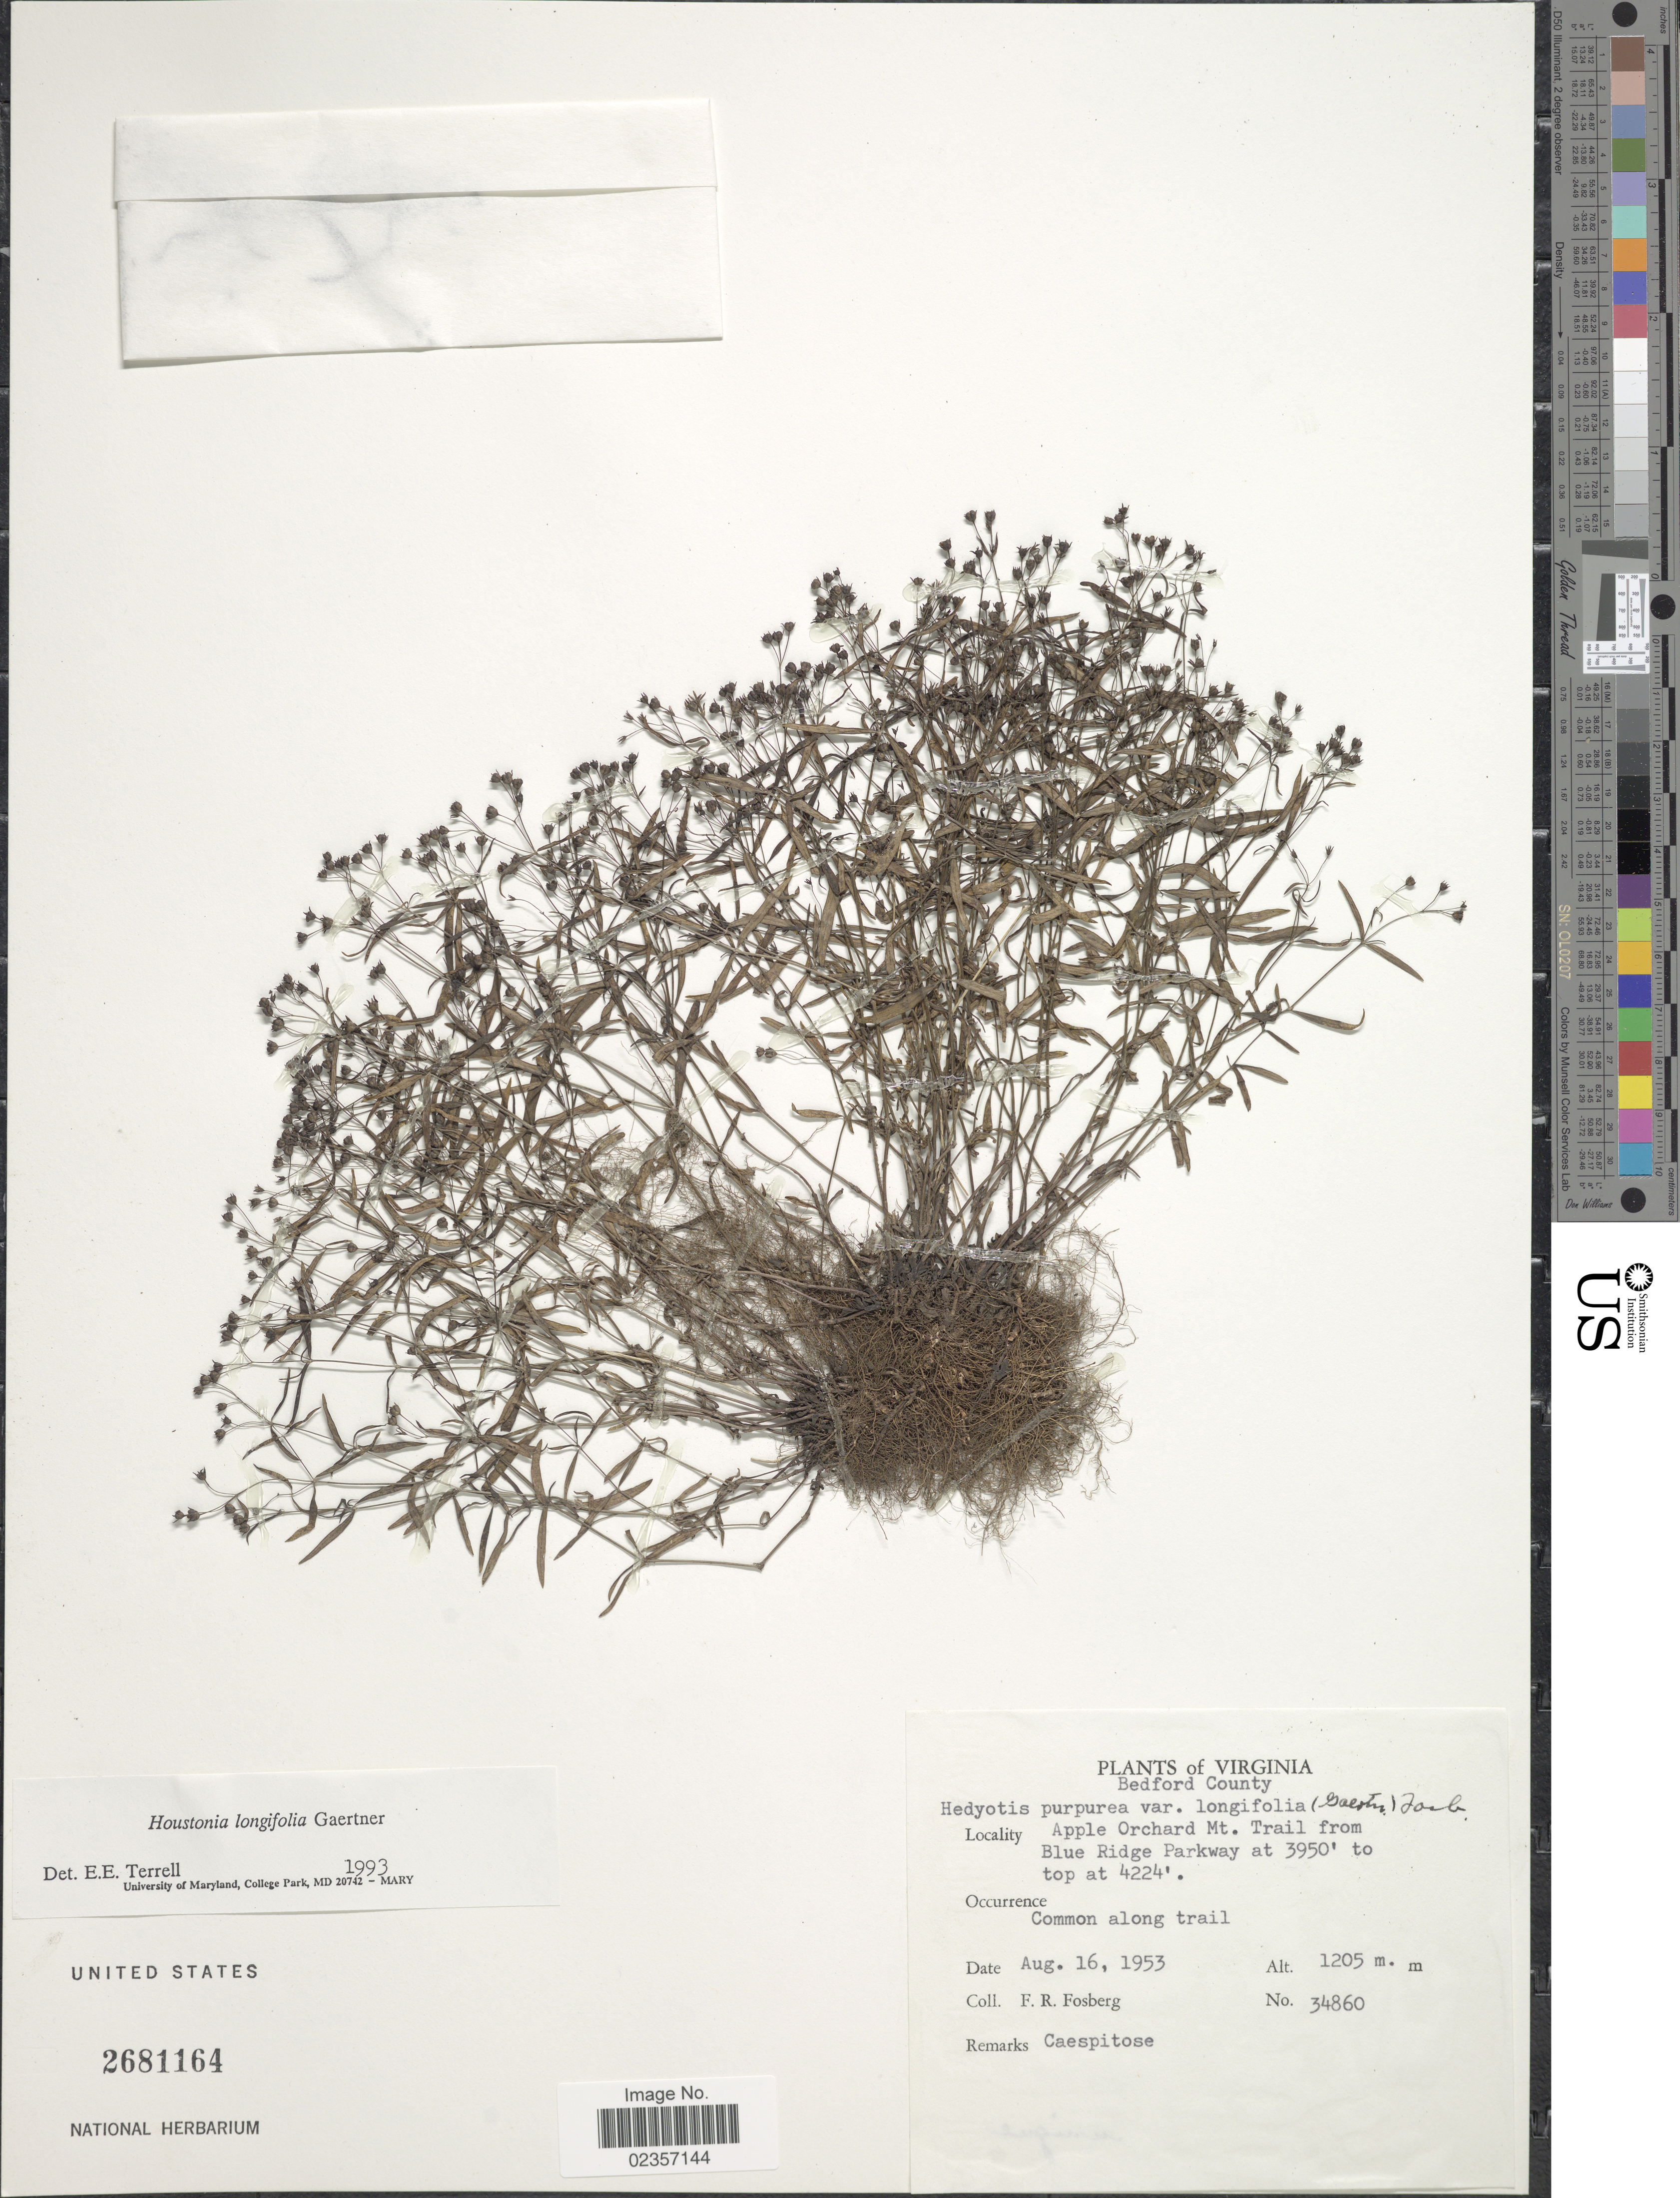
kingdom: Plantae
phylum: Tracheophyta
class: Magnoliopsida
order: Gentianales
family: Rubiaceae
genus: Houstonia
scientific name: Houstonia longifolia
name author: Gaertn.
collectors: F. R. Fosberg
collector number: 34860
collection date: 1953-08-16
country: United States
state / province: Virginia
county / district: Bedford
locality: Apple Orchard Mt Trail from Blue Ridge Parkway at 3950' to top at 4224', Common along trail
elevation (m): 1205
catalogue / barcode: US 2681164